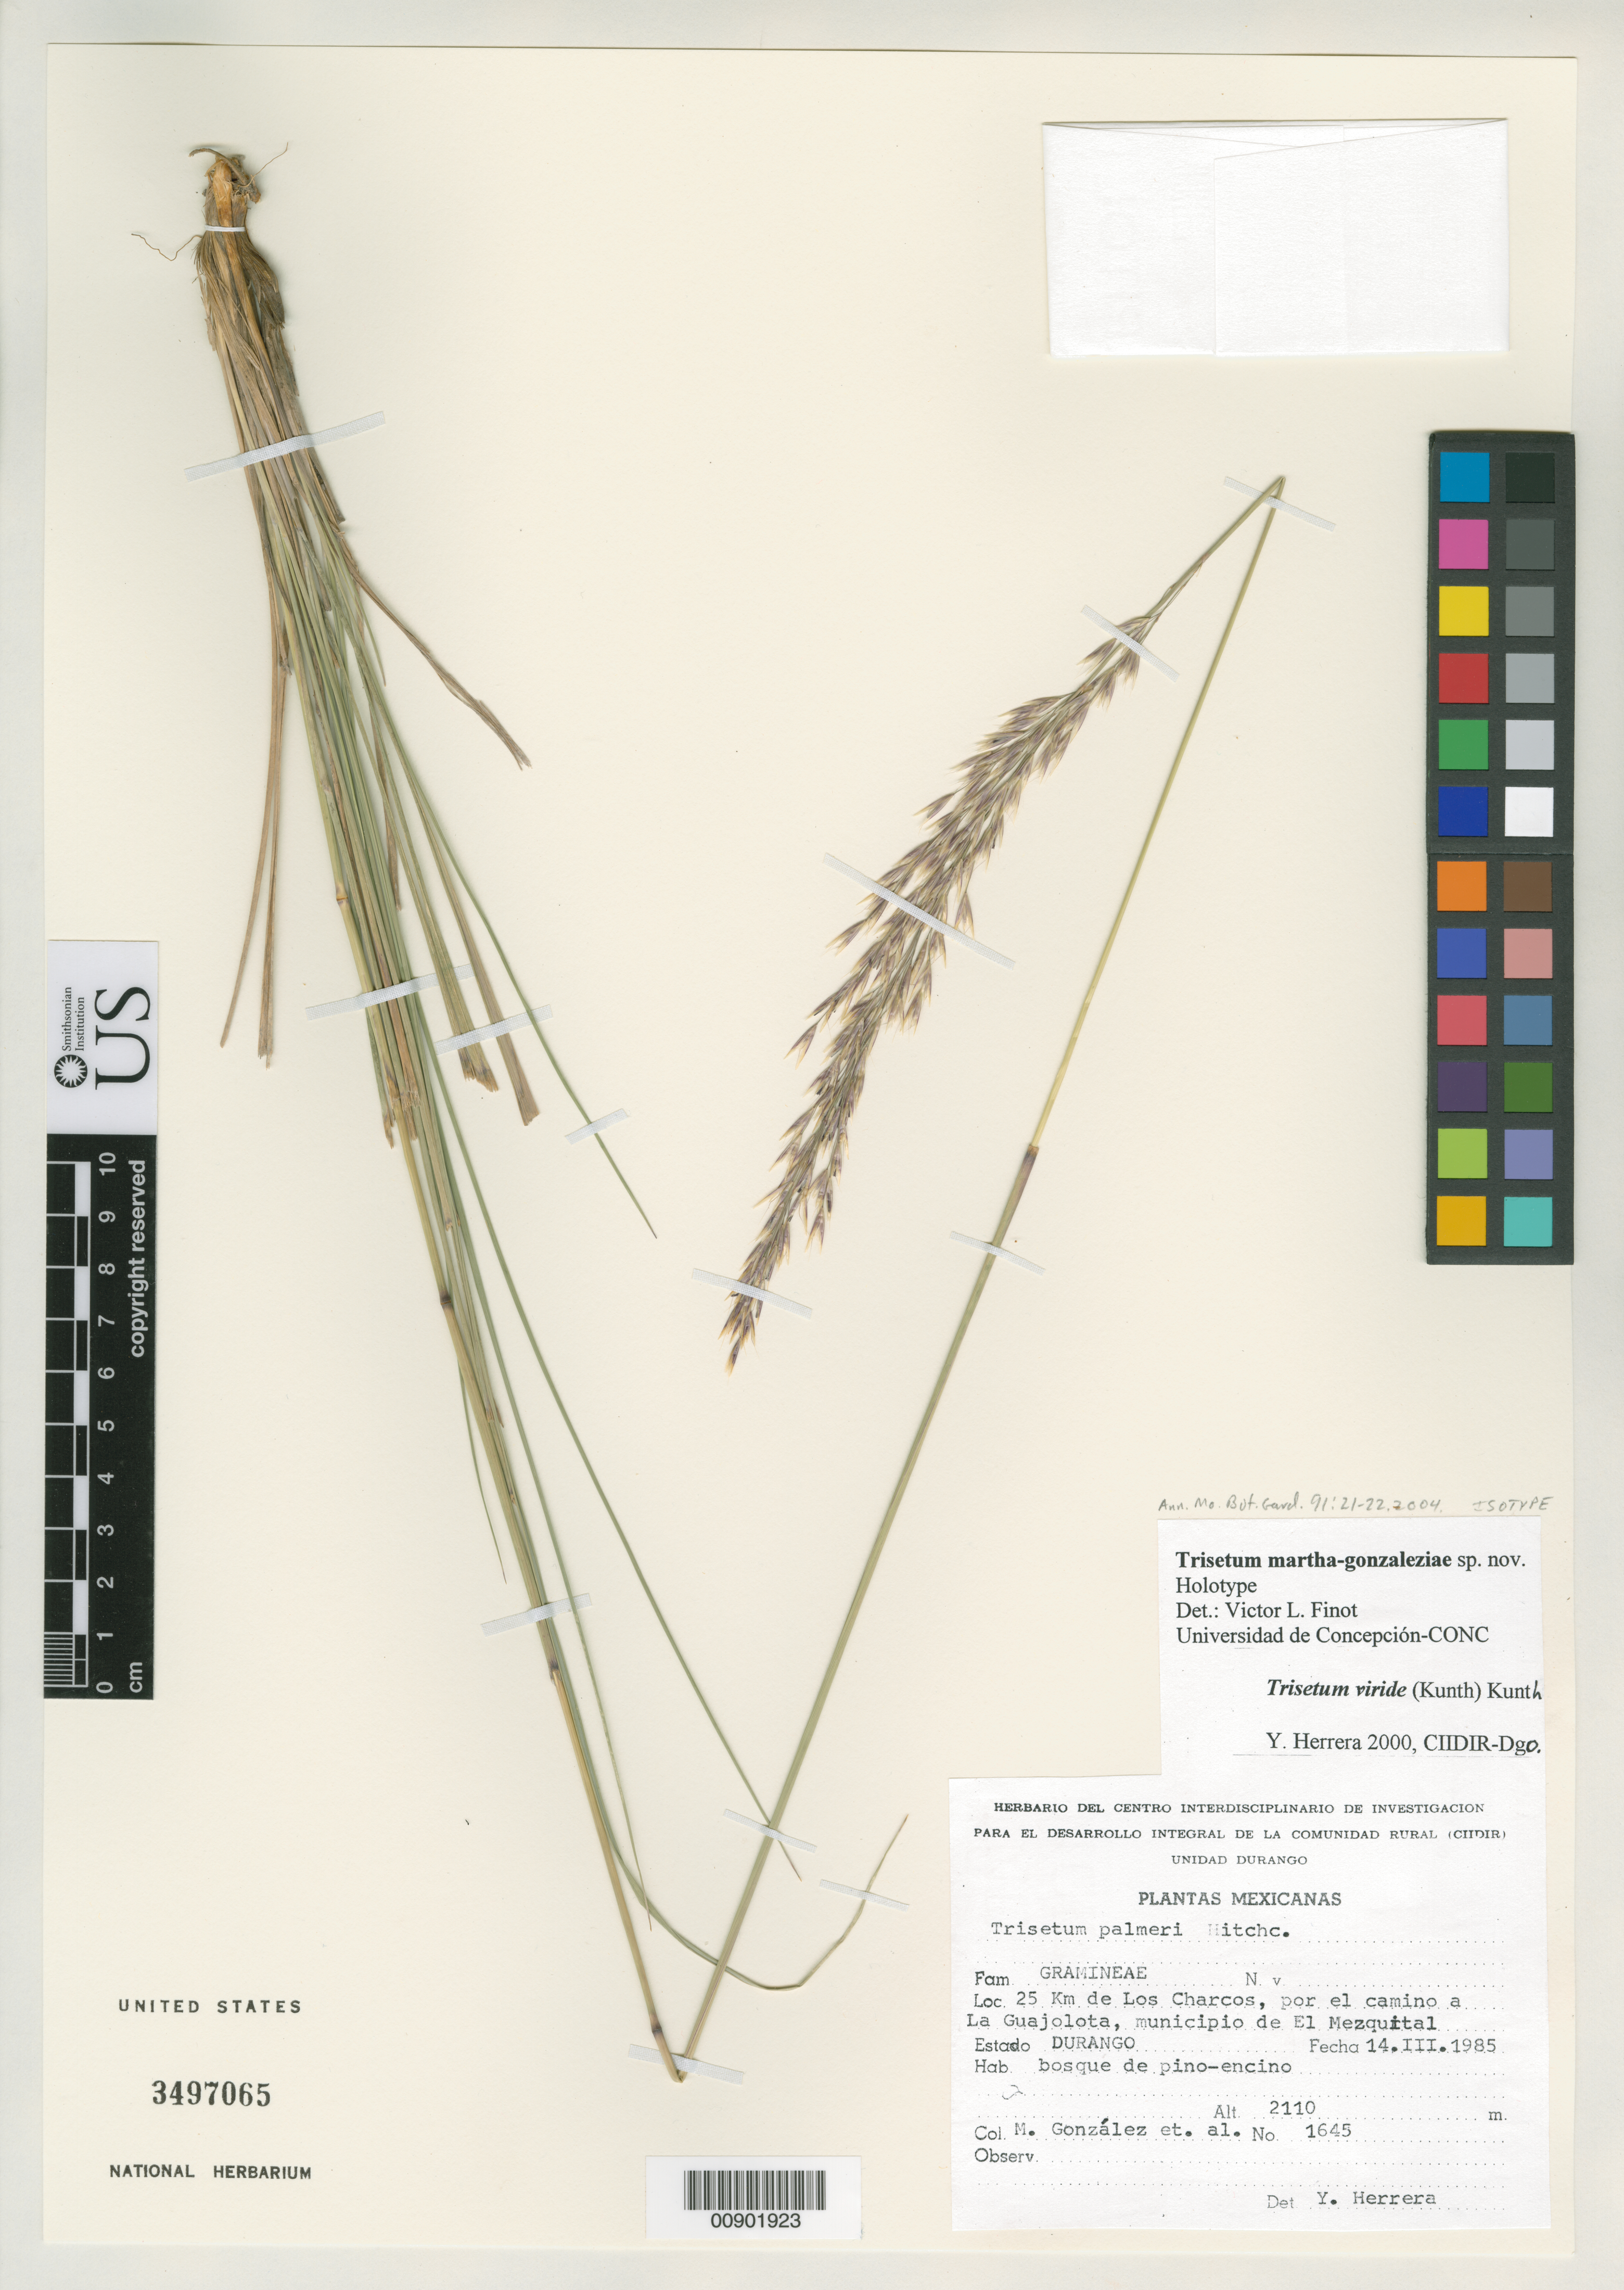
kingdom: Plantae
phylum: Tracheophyta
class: Liliopsida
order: Poales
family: Poaceae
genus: Trisetum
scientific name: Trisetum martha-gonzaleziae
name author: P.M. Peterson & Finot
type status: Isotype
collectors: M. González & et al.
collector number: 1645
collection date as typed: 14 Mar 1985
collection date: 1985-03-14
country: Mexico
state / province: Durango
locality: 25 km de Los Charcos, por el camino a La Guajolota, municipio de El Mezquital.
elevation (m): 2110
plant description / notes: US specimen is labeled as "Holotype" but according to protologue, holotype is deposited at CIIDIR.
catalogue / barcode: US 3497065